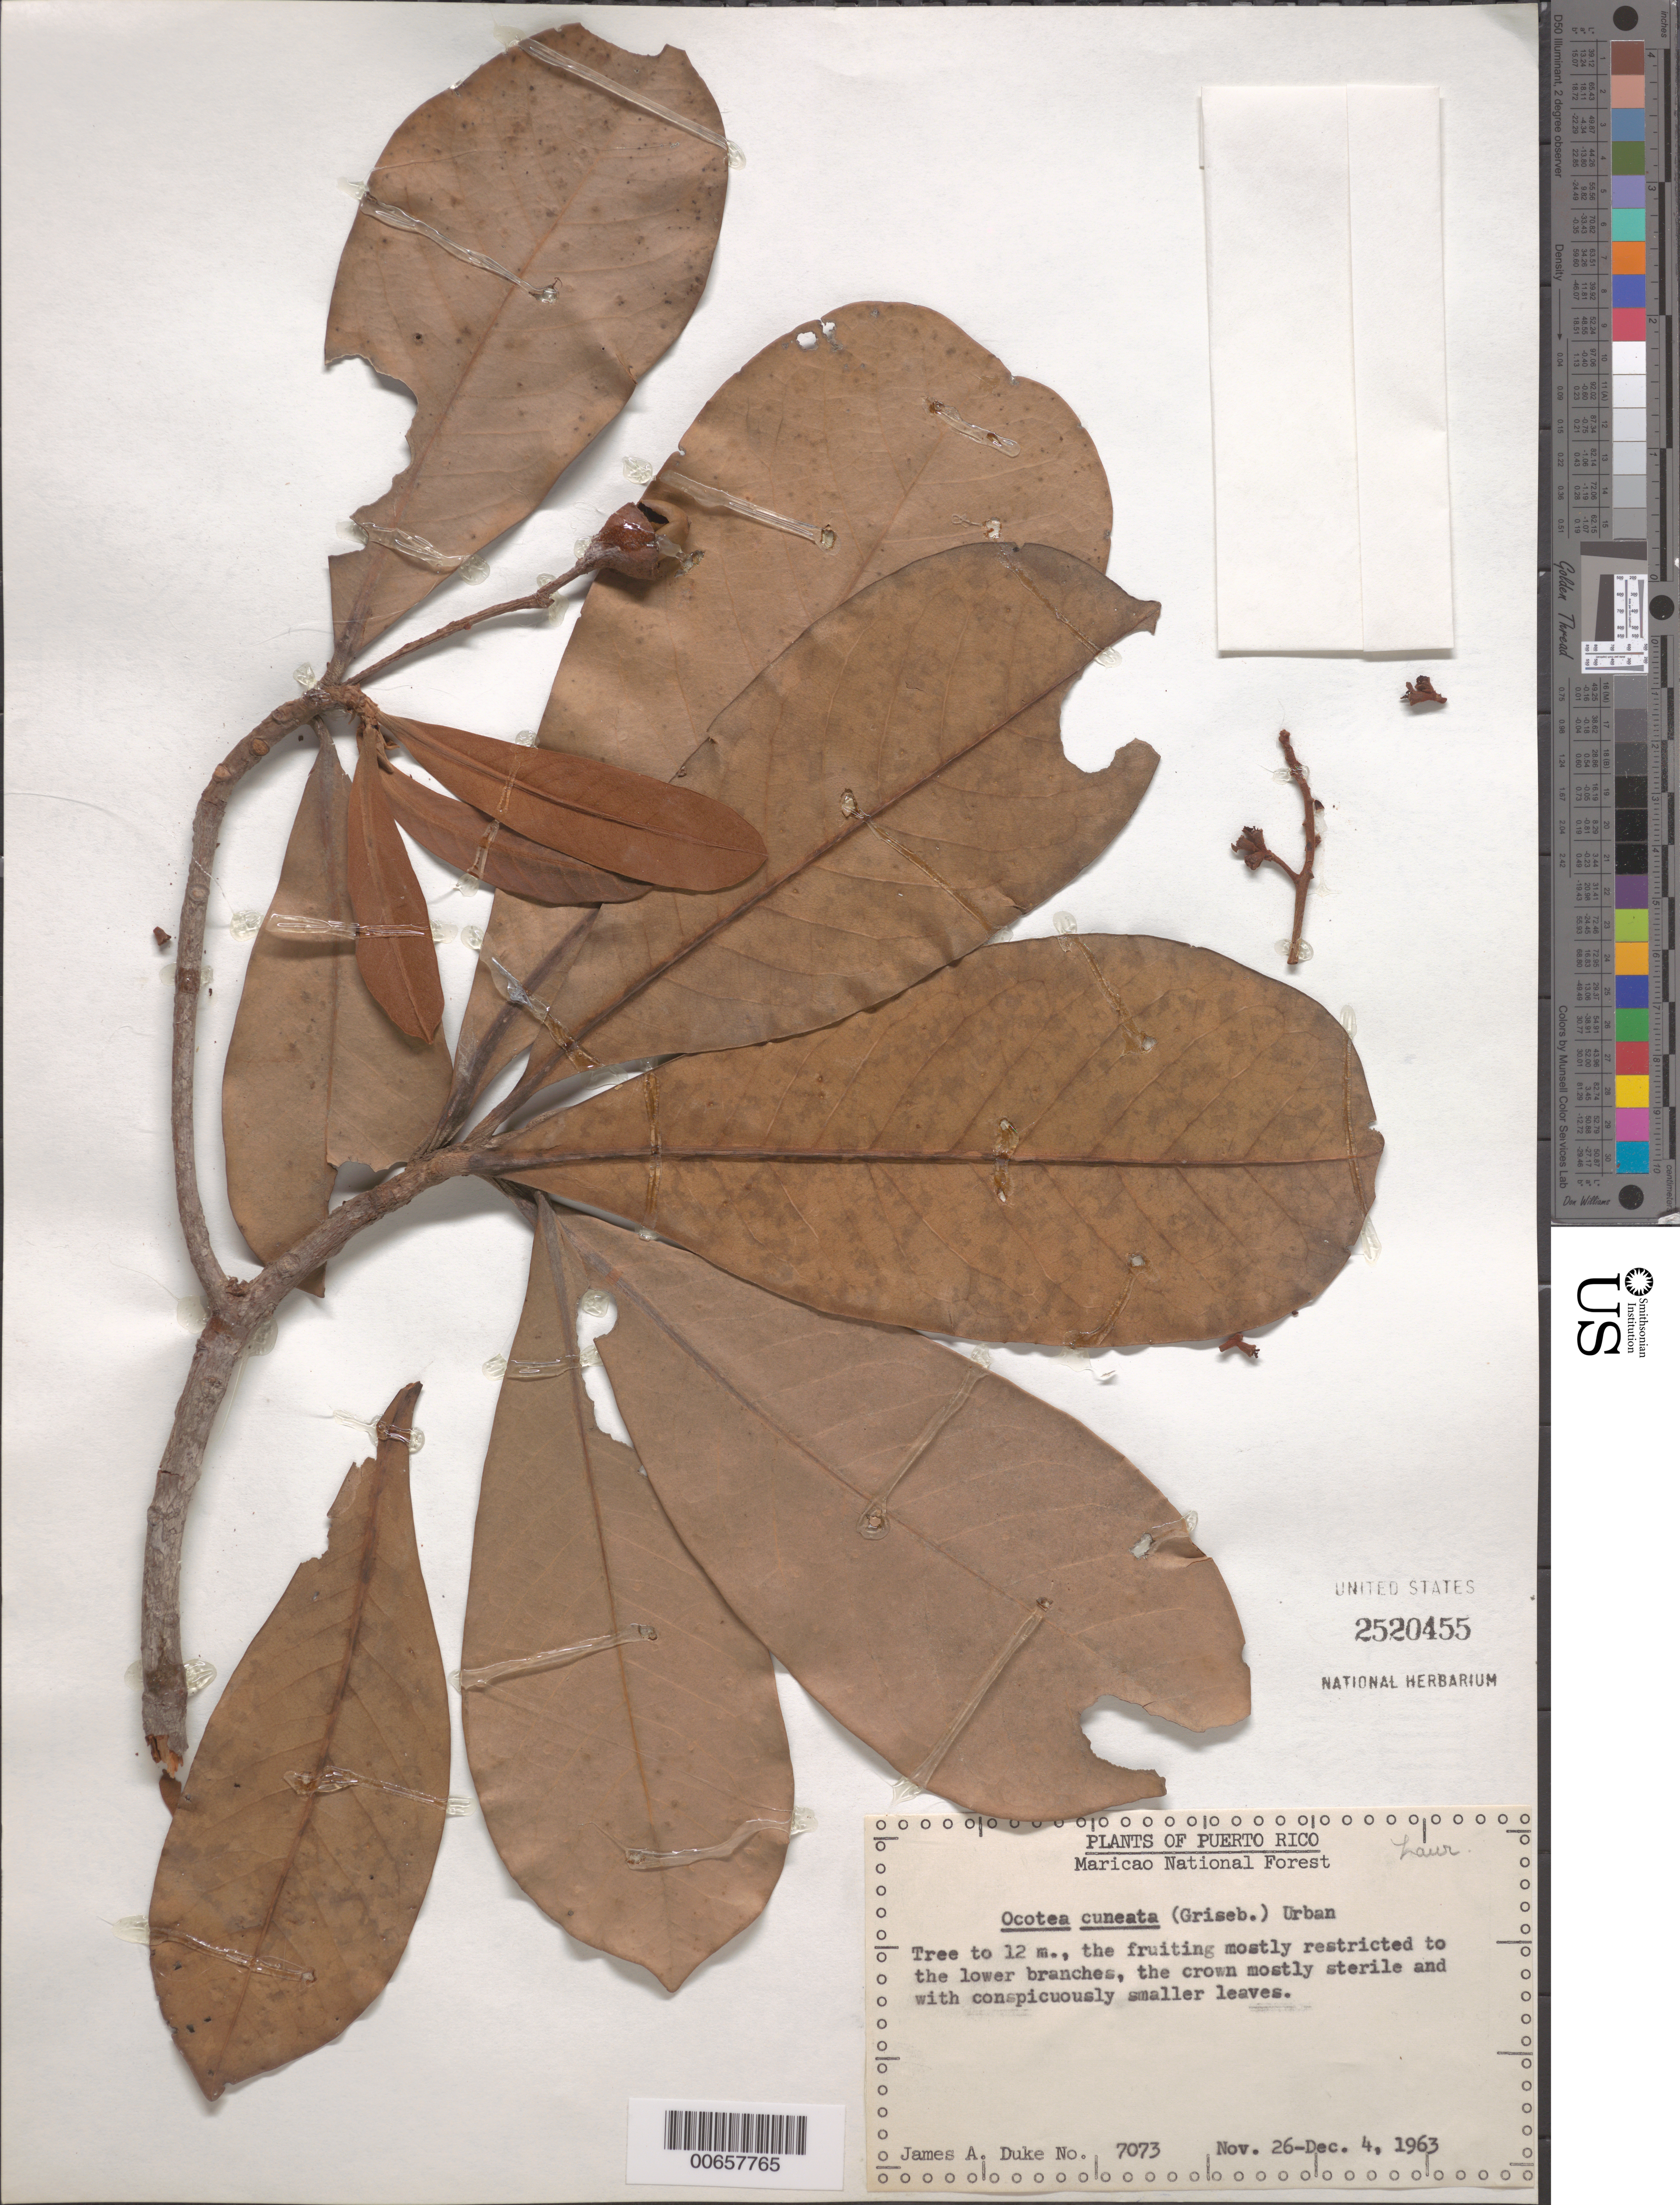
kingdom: Plantae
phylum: Tracheophyta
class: Magnoliopsida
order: Laurales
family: Lauraceae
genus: Ocotea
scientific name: Ocotea cuneata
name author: (Griseb.) M. Gómez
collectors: J. A. Duke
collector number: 7073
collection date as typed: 26 Nov 1963 to 04 Dec 1963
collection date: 1963-11-26/1963-12-04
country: Puerto Rico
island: Greater Antilles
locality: Maricao Natl. Forest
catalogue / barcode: US 2520455